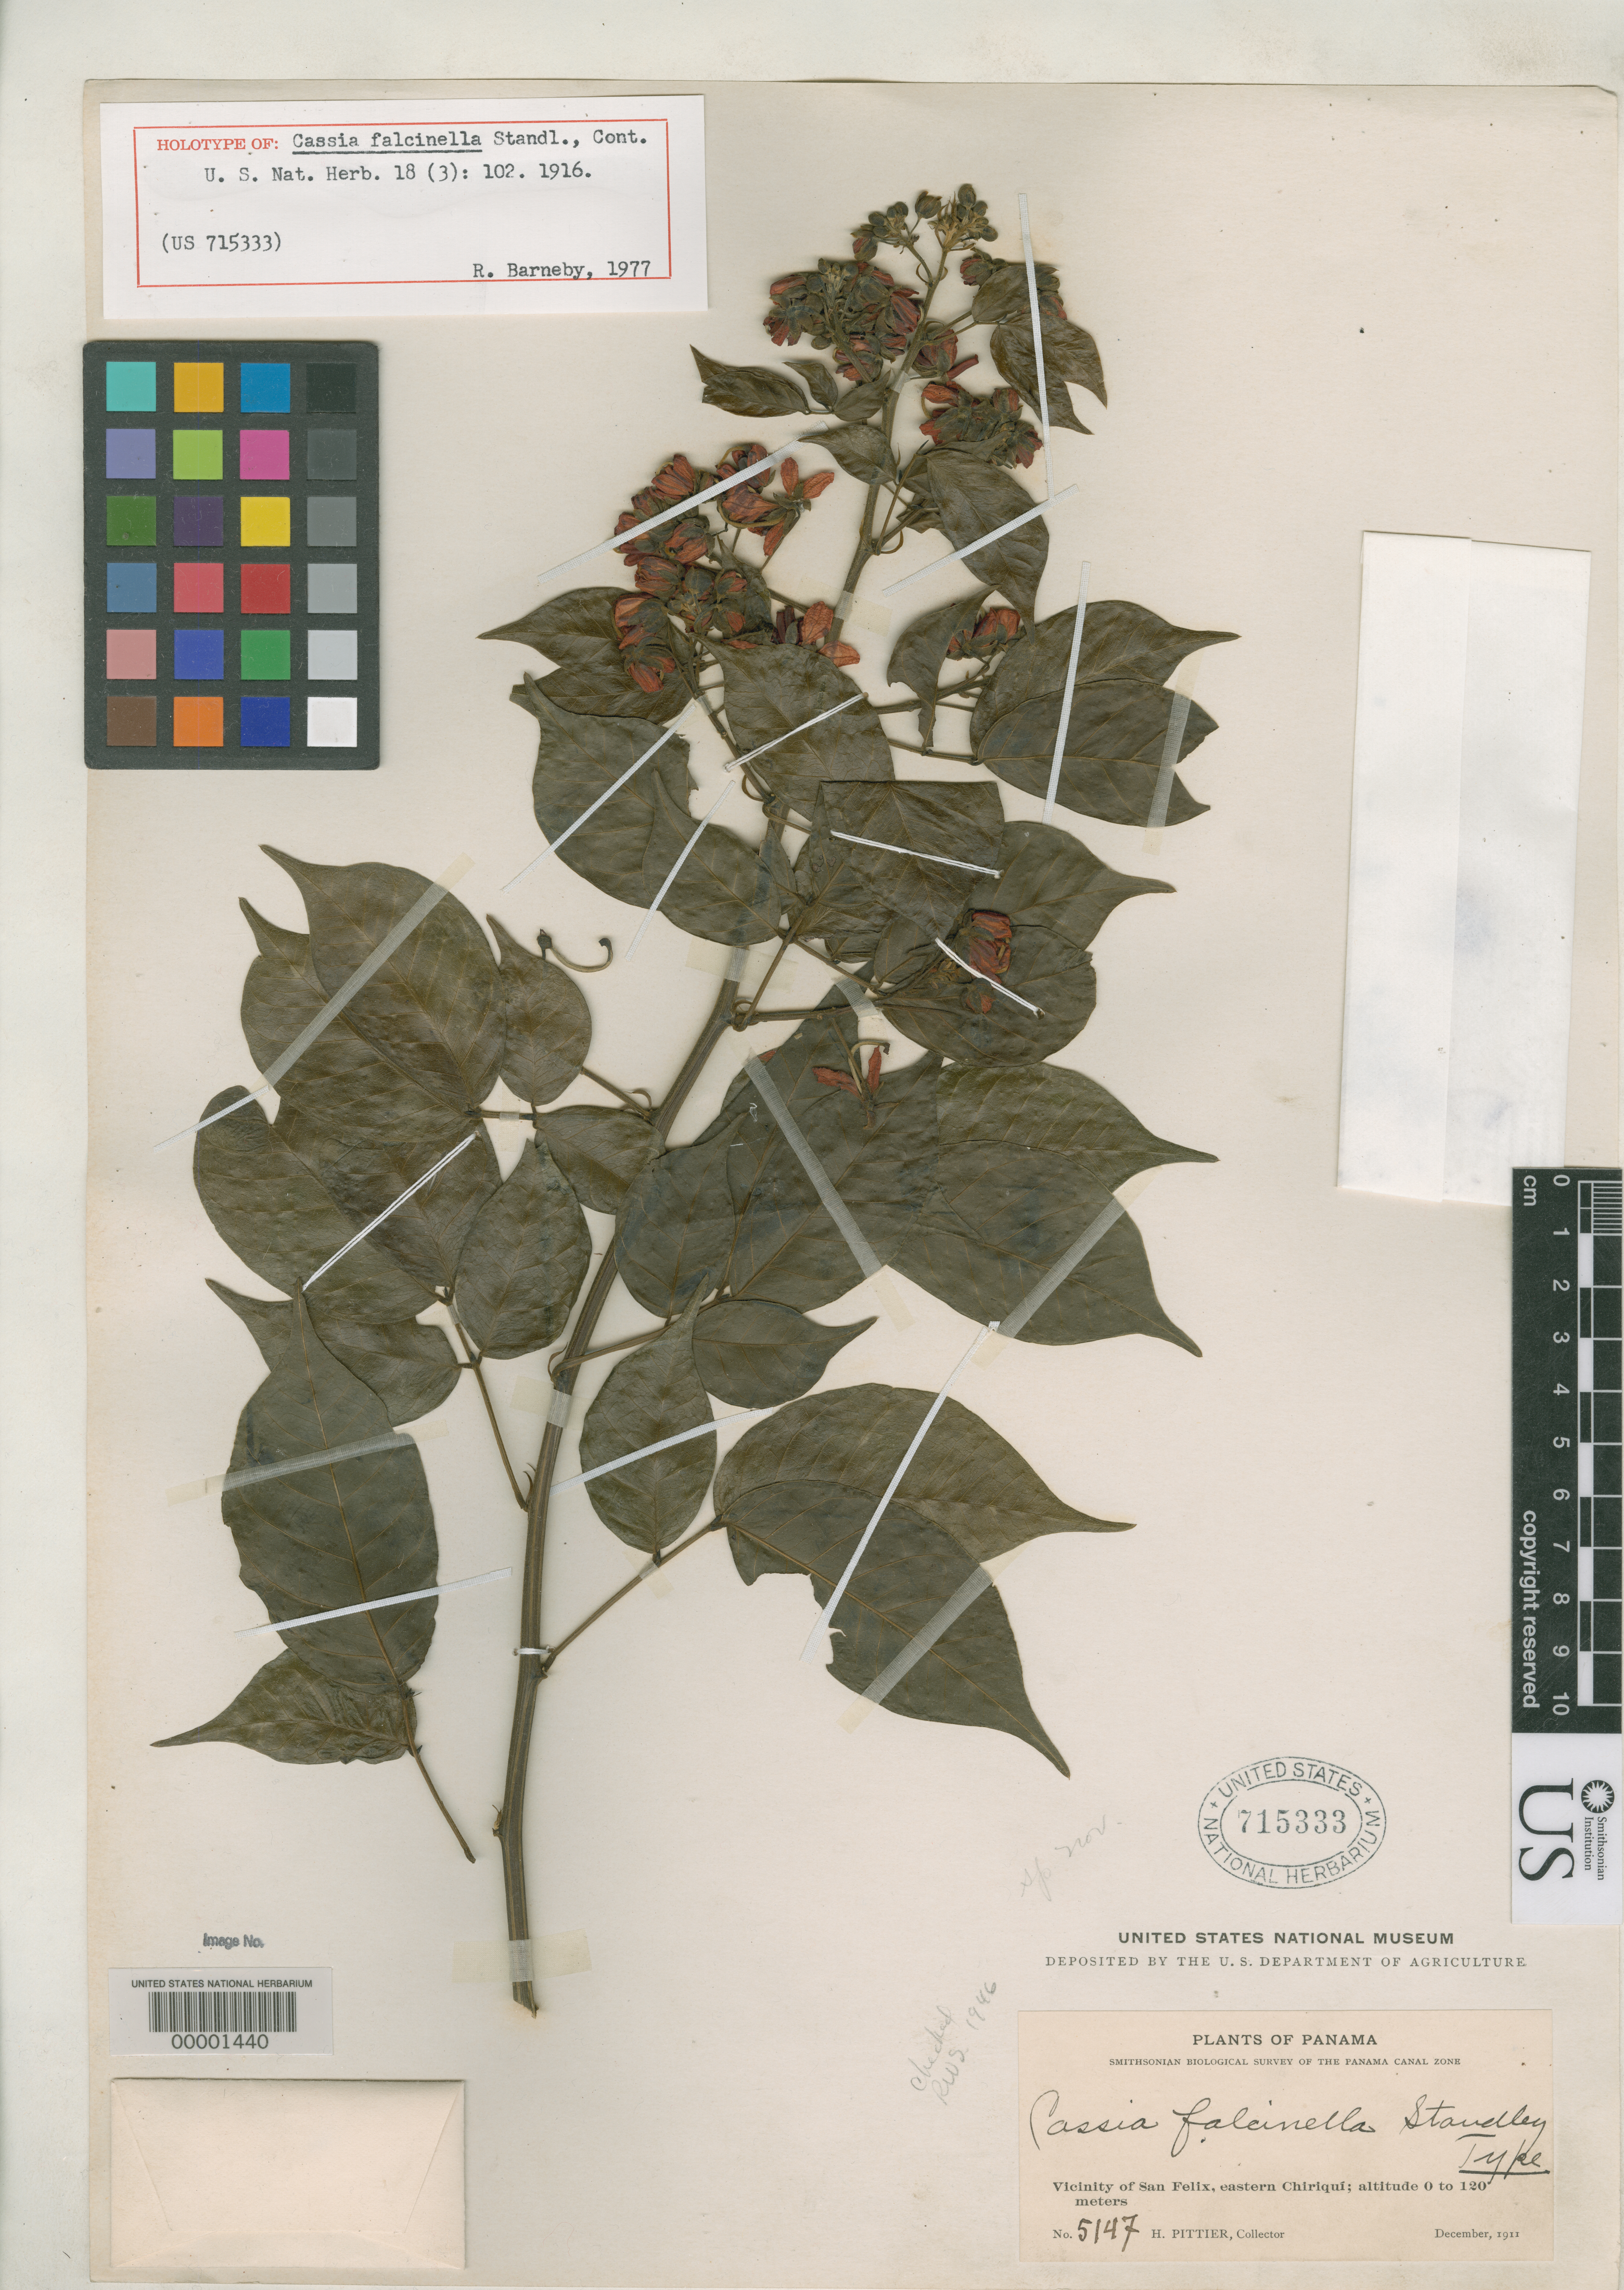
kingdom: Plantae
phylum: Tracheophyta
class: Magnoliopsida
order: Fabales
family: Fabaceae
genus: Cassia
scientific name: Cassia falcinella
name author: Standl.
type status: Holotype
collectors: H. F. Pittier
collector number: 5147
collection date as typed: Dec 1911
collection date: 1911-12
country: Panama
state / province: Chiriquí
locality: Vicinity of San Felix.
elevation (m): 120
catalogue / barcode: US 715333